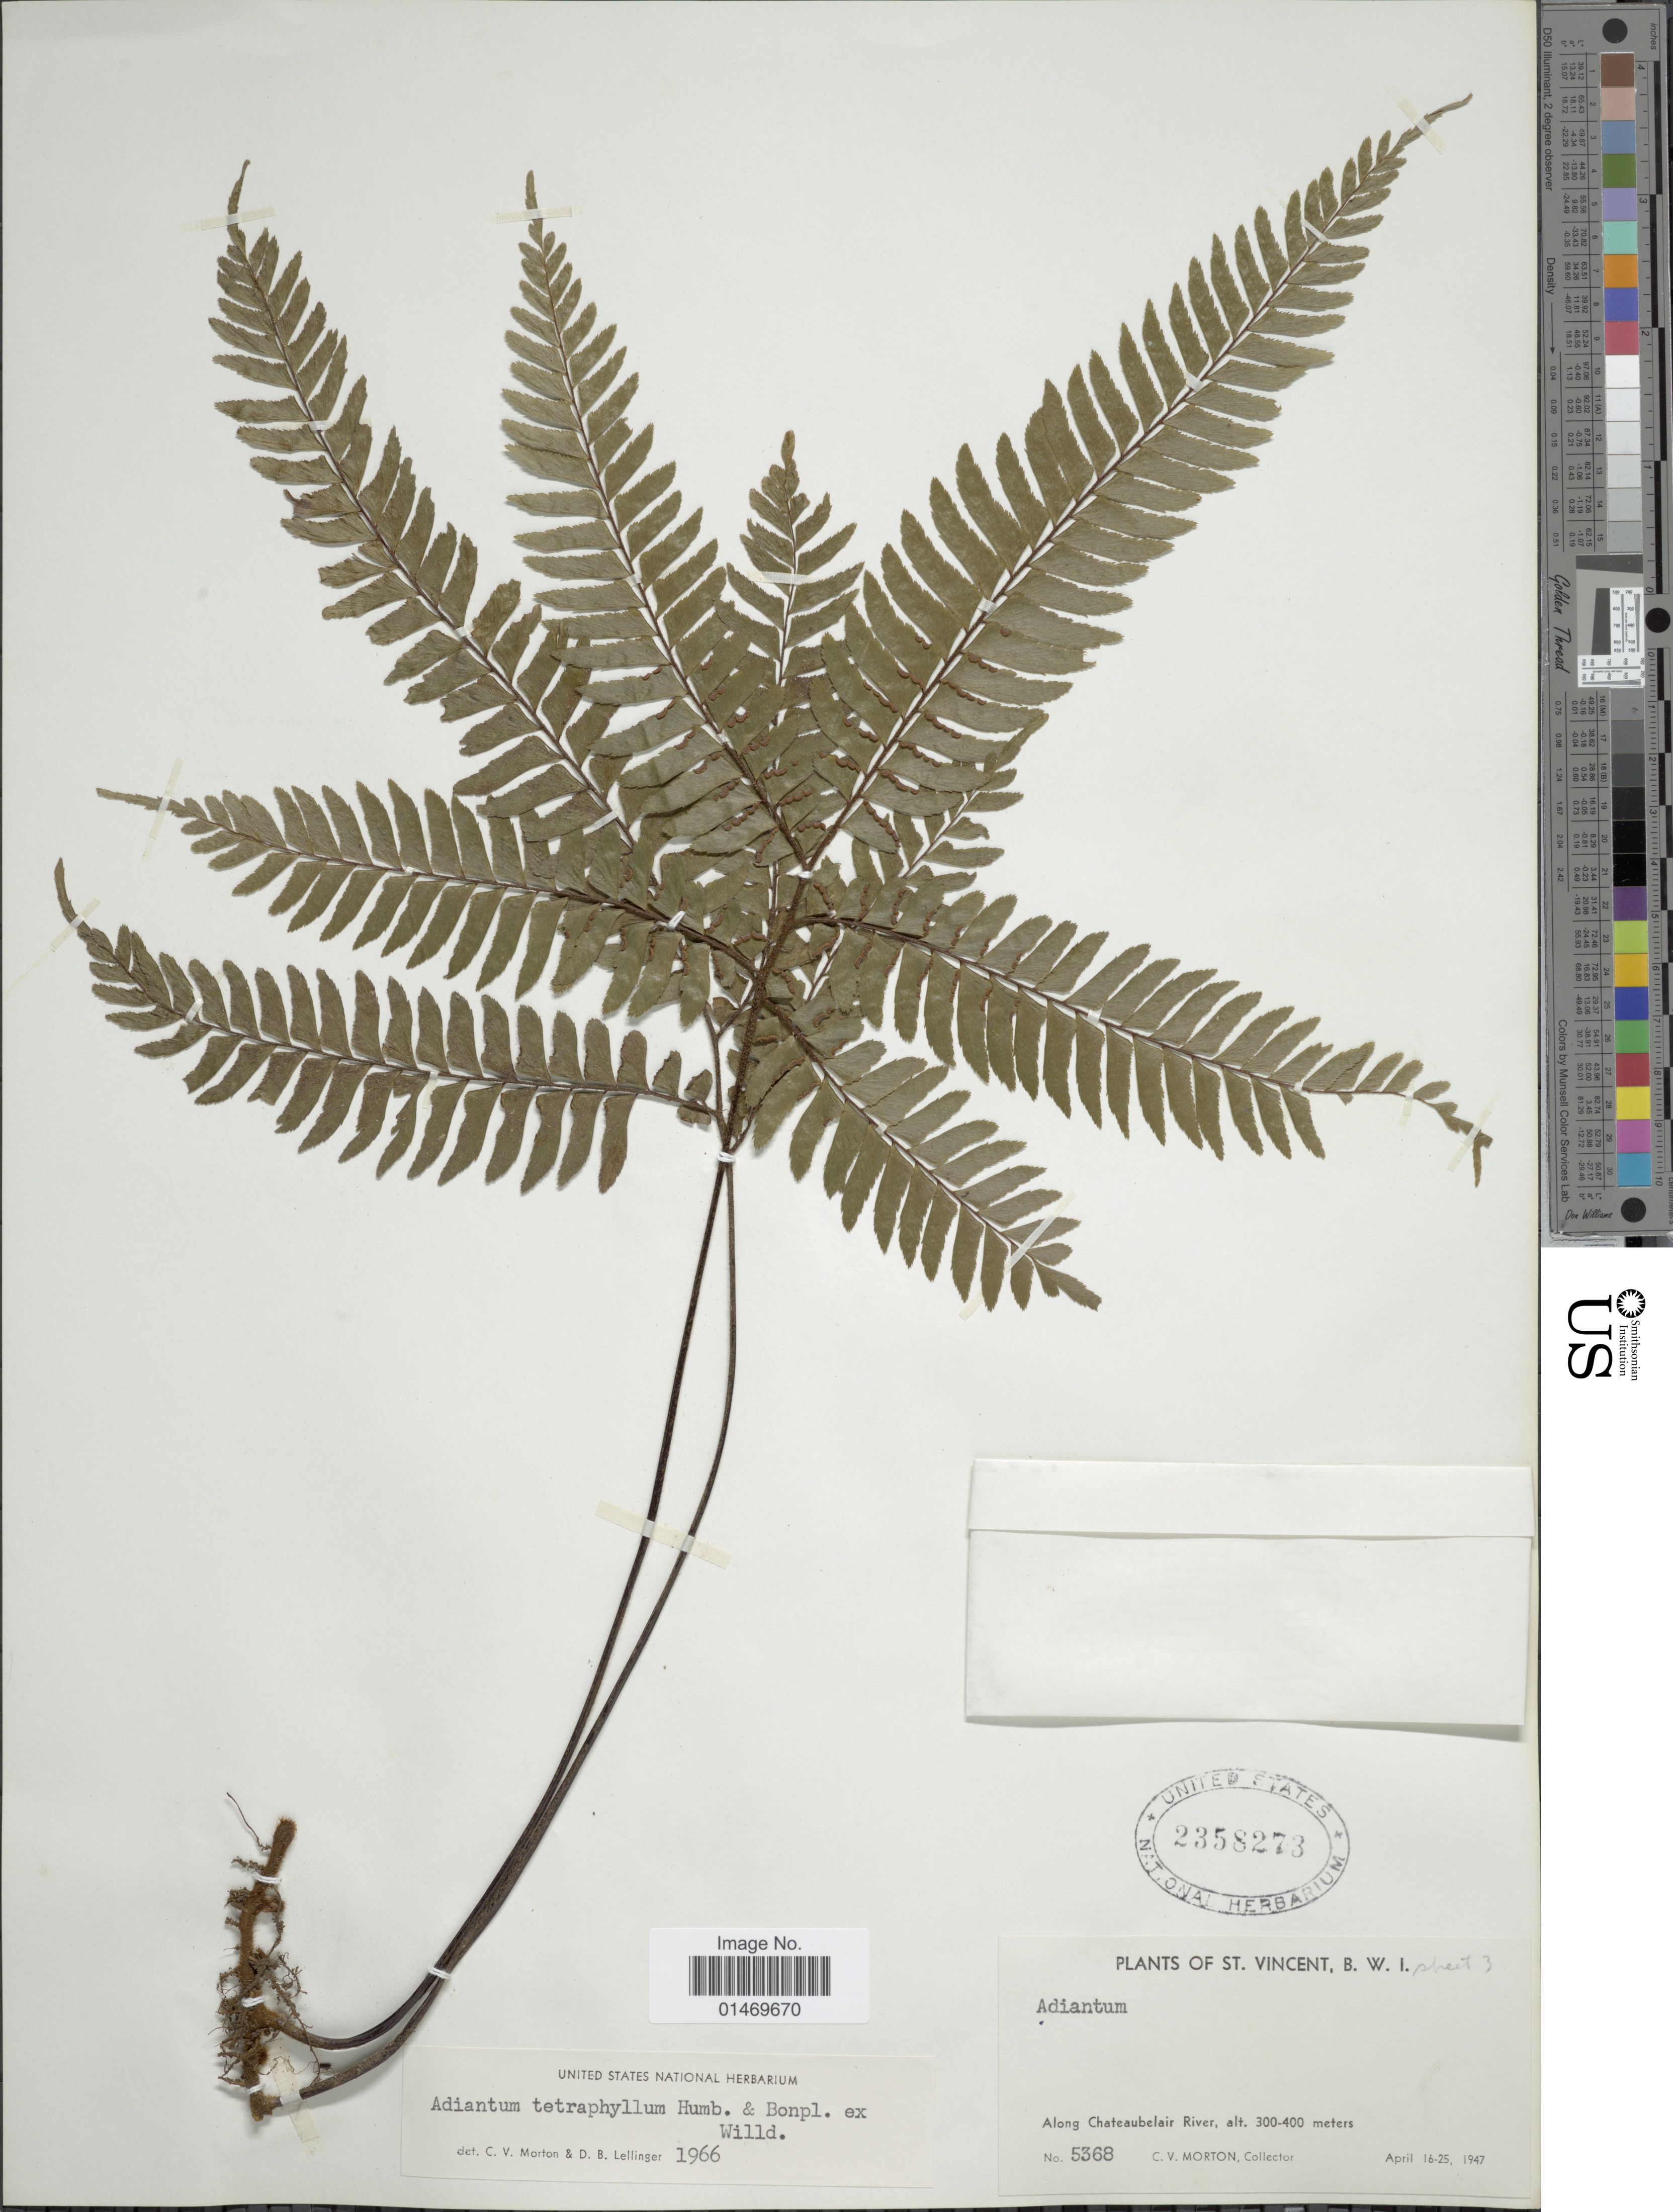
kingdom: Plantae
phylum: Tracheophyta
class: Polypodiopsida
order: Polypodiales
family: Pteridaceae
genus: Adiantum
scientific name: Adiantum tetraphyllum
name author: Humb. & Bonpl. ex Willd.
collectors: C. V. Morton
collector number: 5368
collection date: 1947-04-16/1947-04-25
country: St. Vincent - Grenadines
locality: St. Vincent B. W. I. along Chateaubelair River.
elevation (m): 300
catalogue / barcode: US 2358273